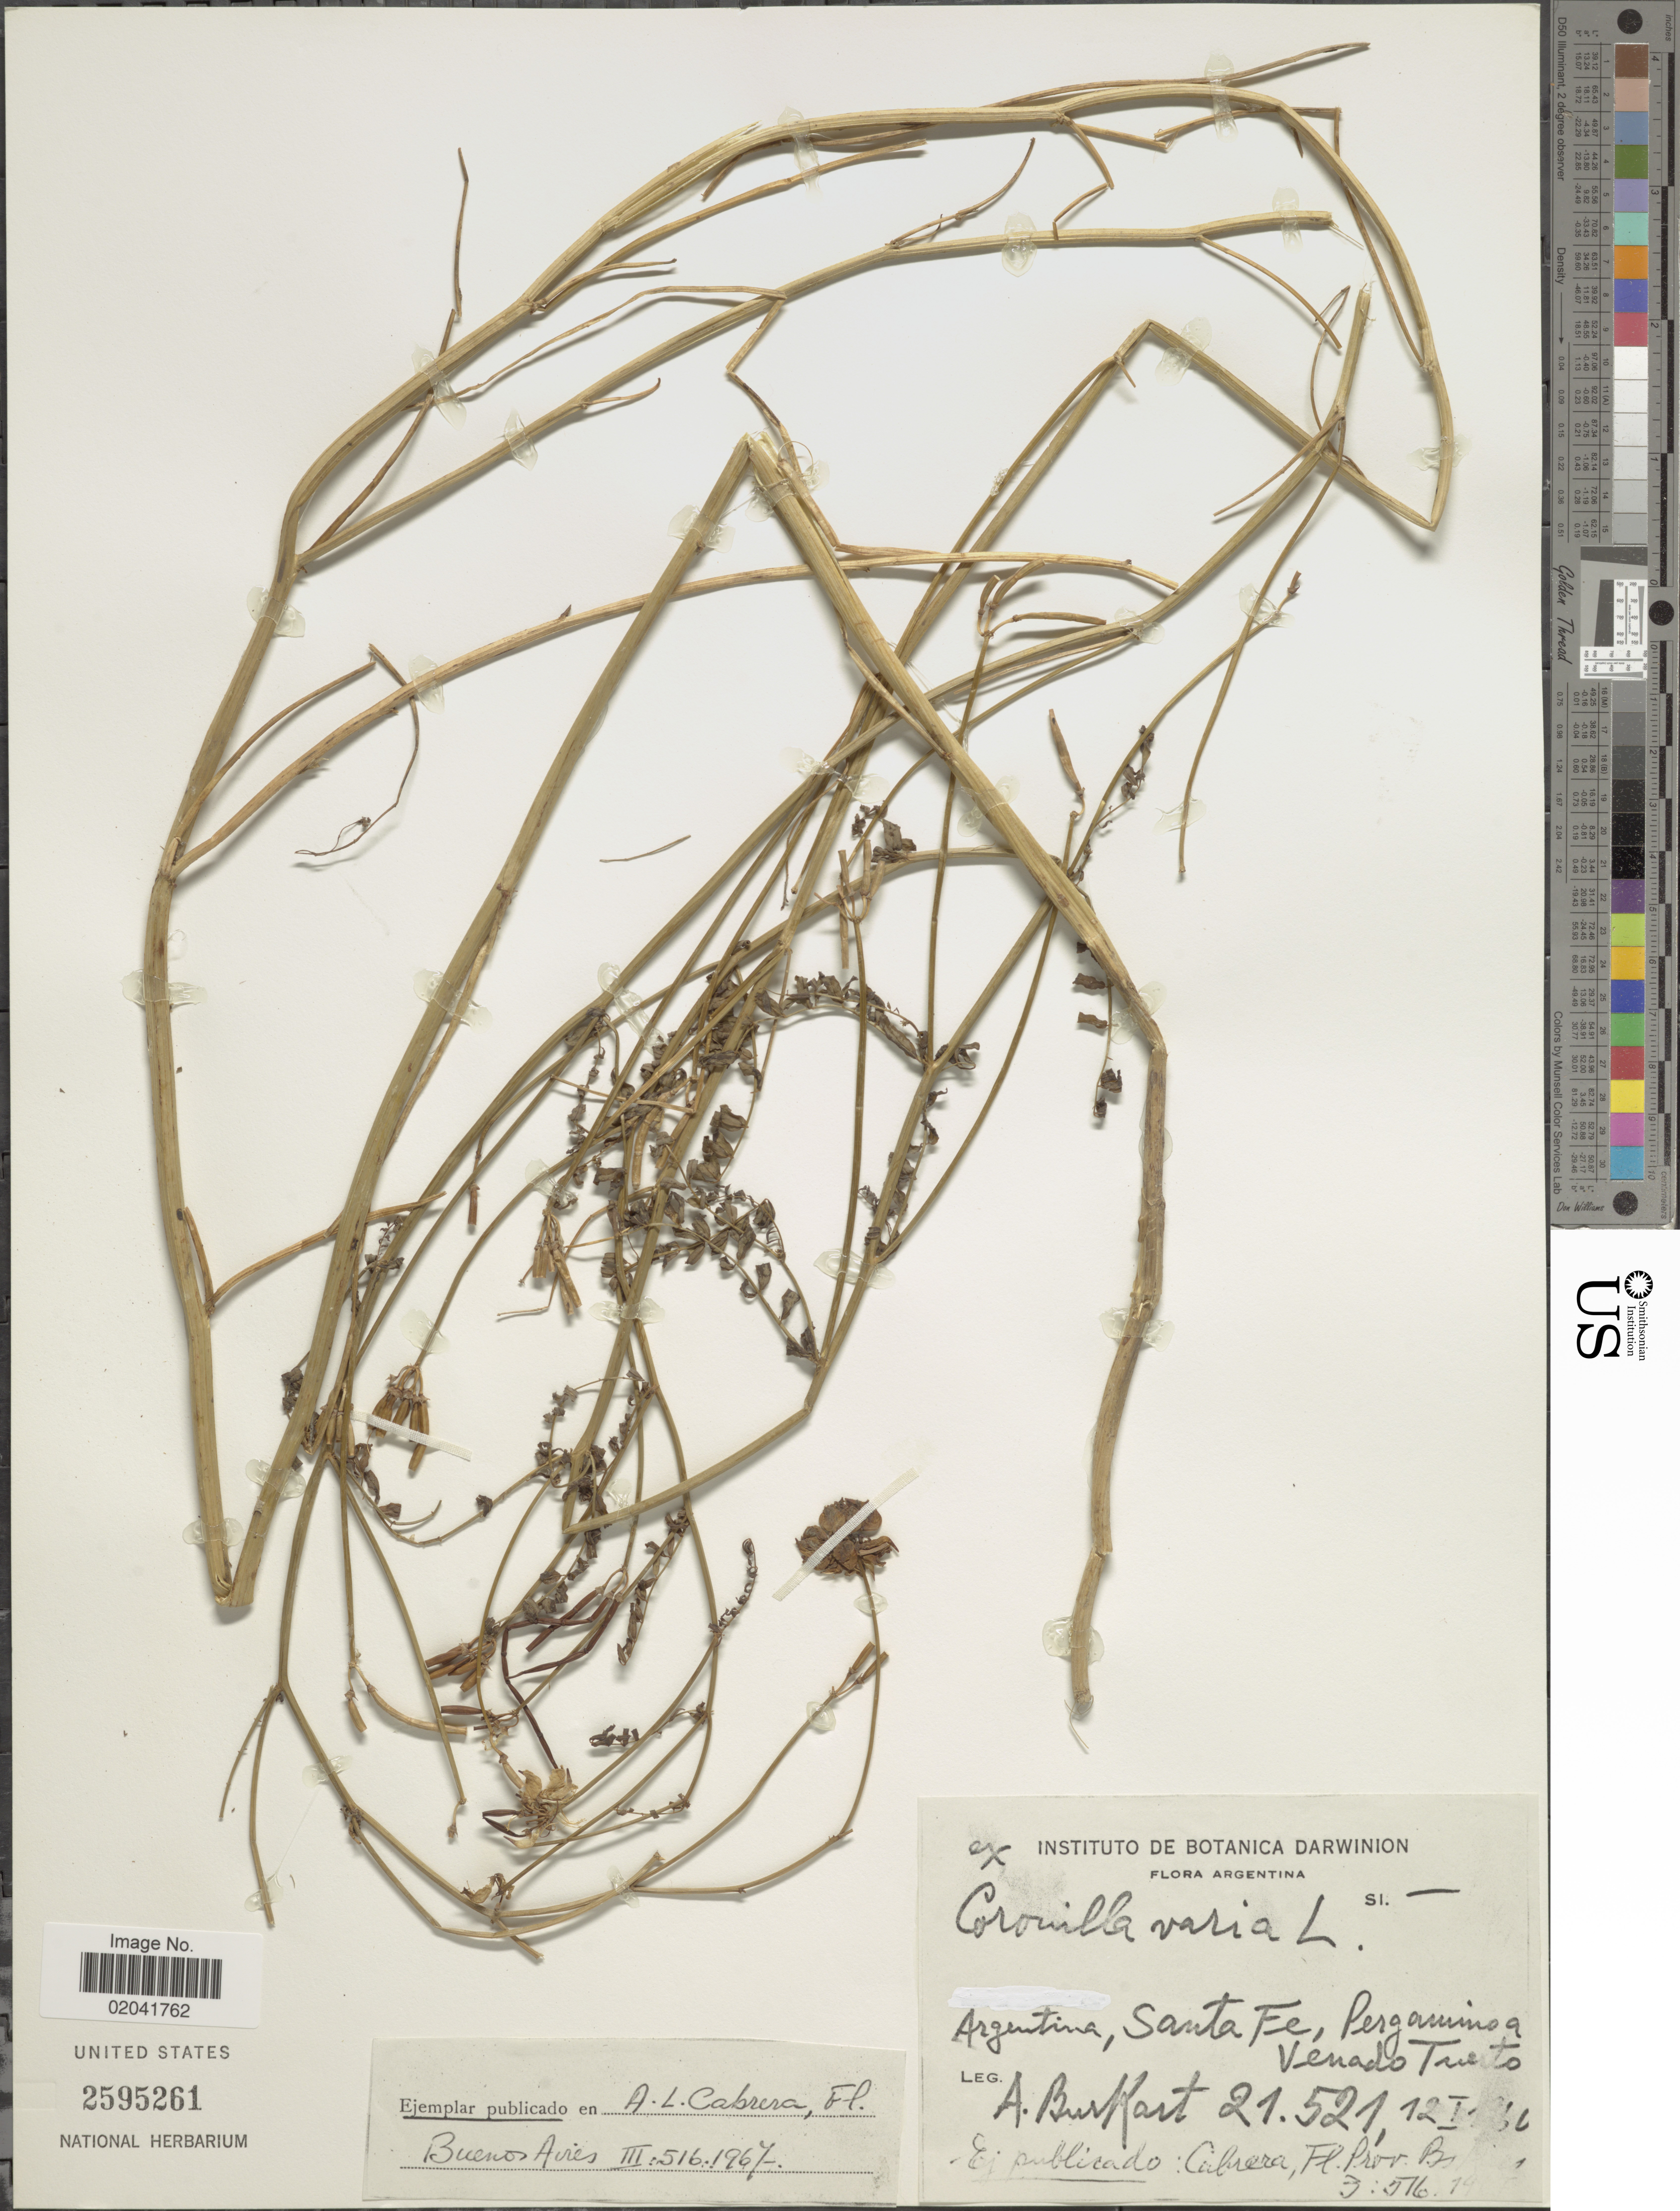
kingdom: Plantae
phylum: Tracheophyta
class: Magnoliopsida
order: Fabales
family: Fabaceae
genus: Coronilla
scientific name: Coronilla varia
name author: L.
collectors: A. E. Burkart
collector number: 21521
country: Argentina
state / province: Santa Fe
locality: Pergamino a Venado Tuerto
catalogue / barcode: US 2595261